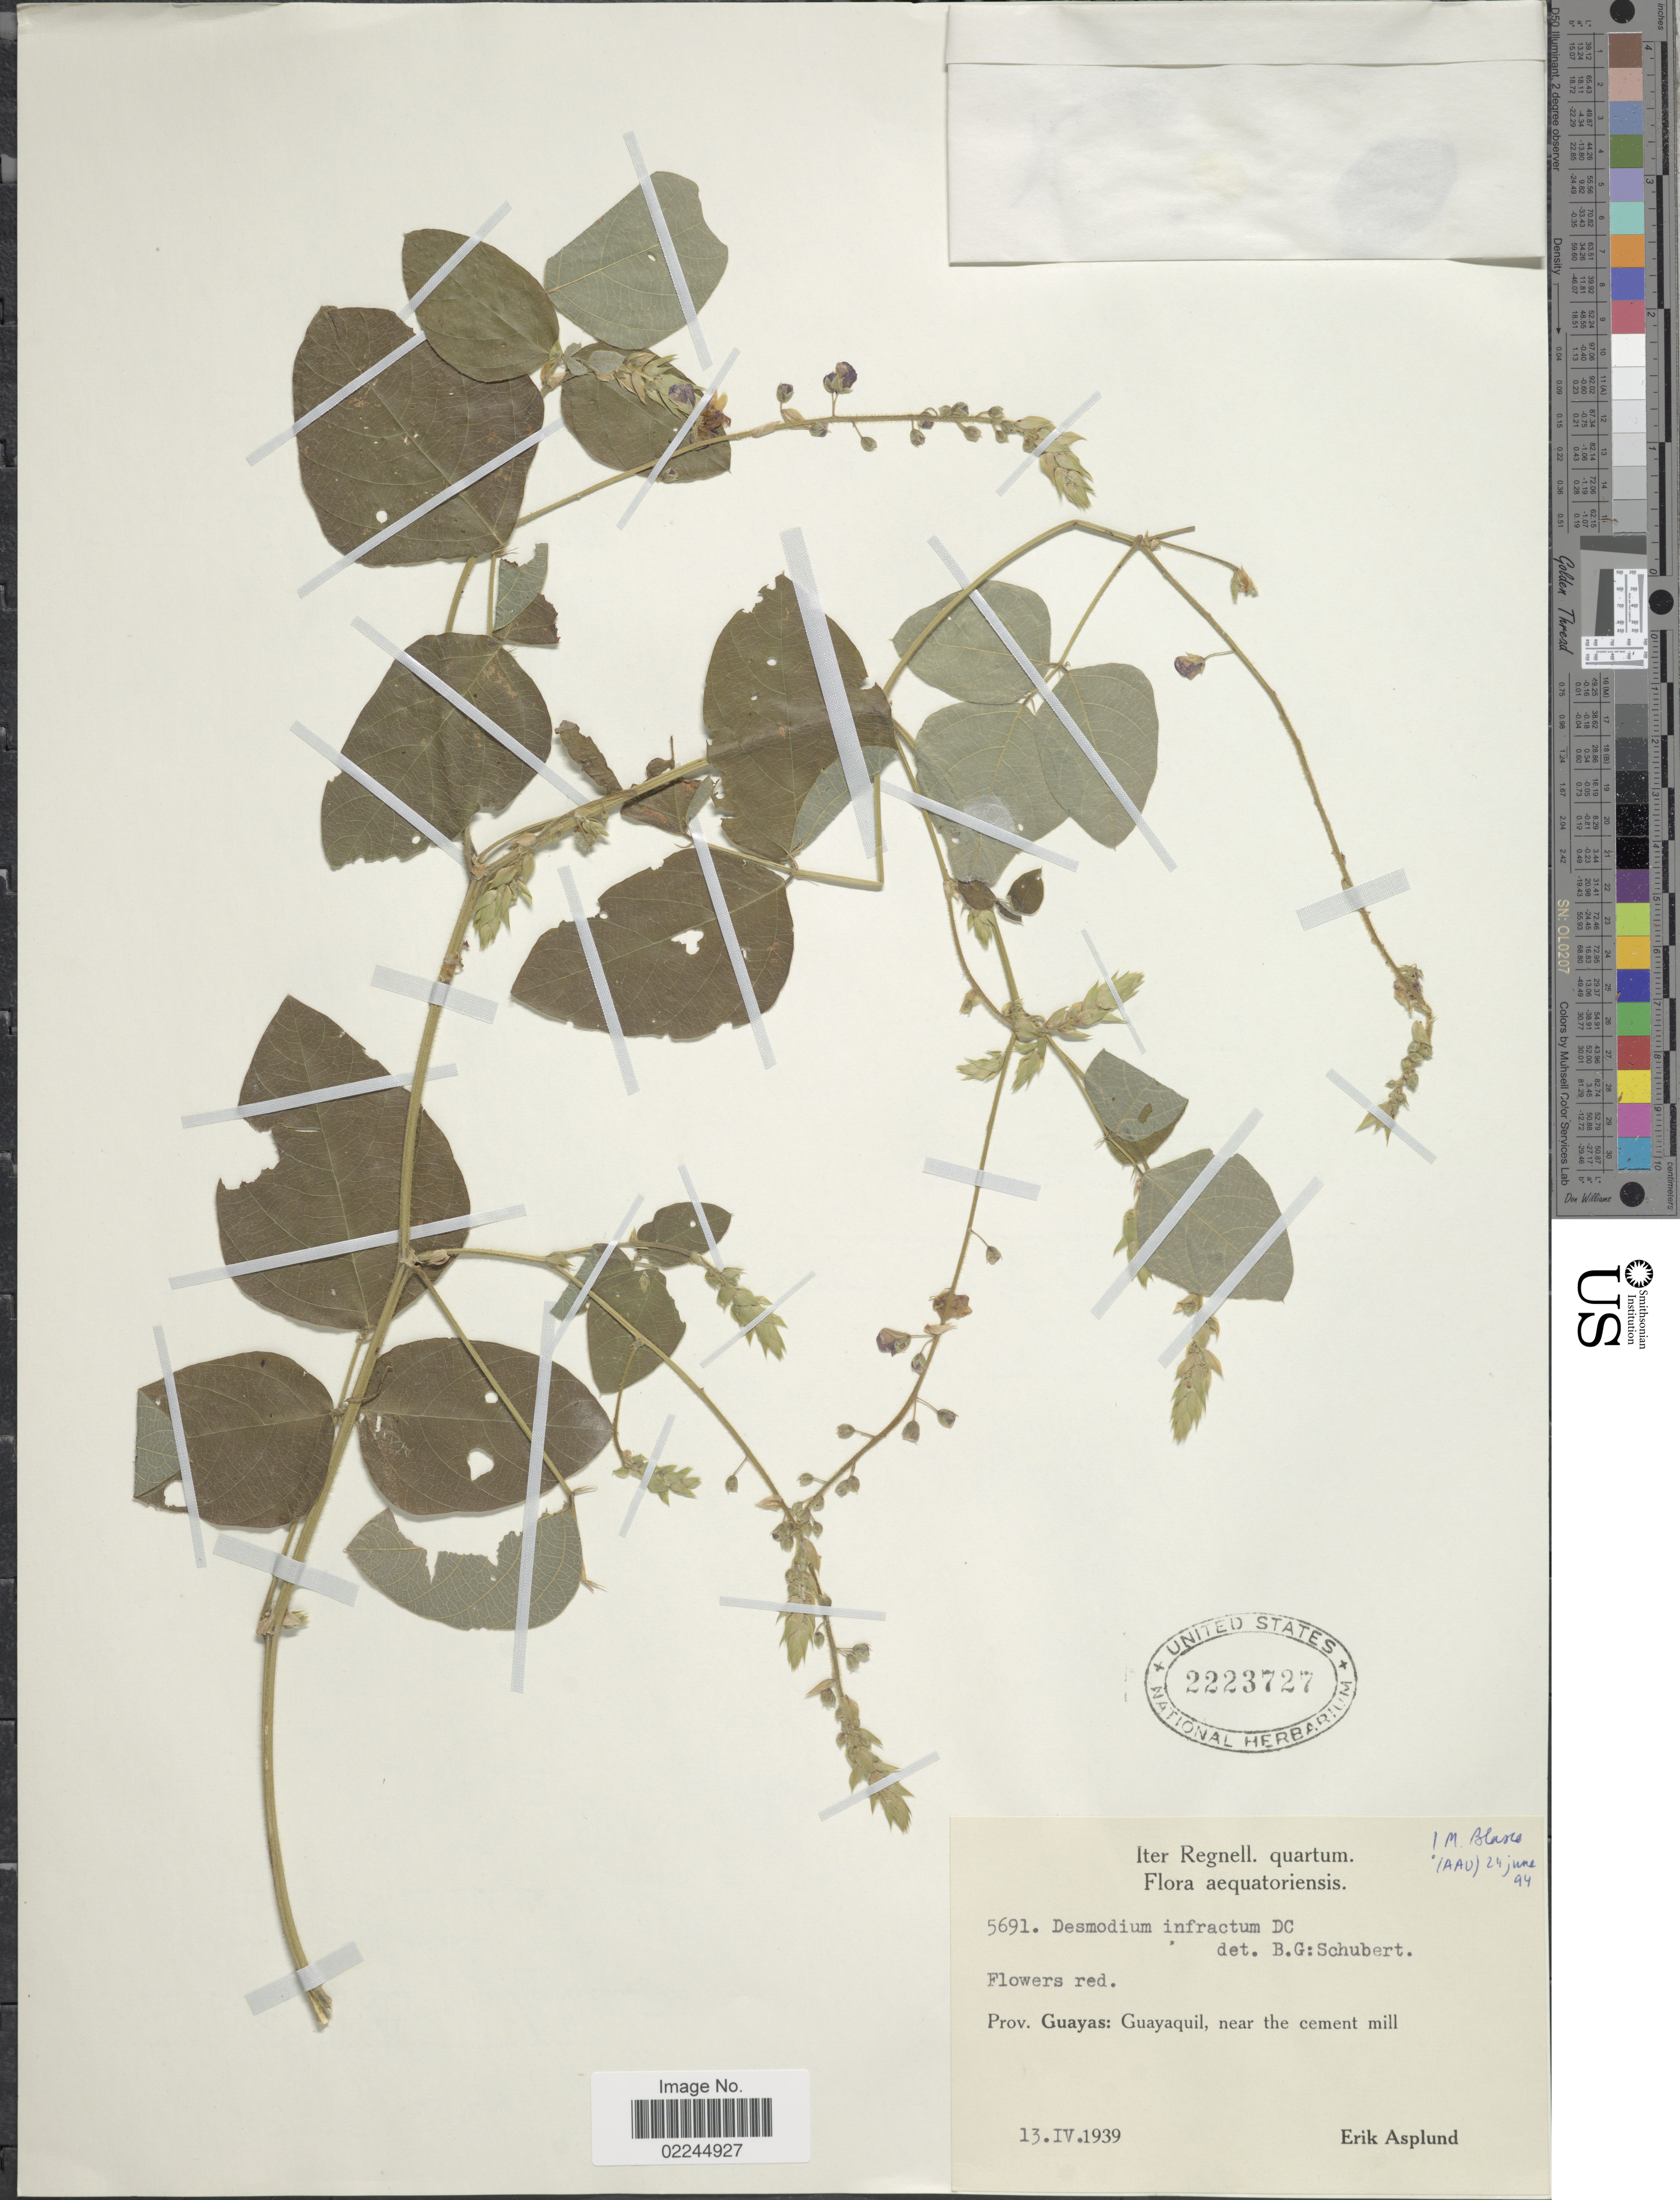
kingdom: Plantae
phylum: Tracheophyta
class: Magnoliopsida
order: Fabales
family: Fabaceae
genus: Desmodium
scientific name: Desmodium infractum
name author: DC.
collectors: E. Asplund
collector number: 5691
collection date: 1939-04-13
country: Ecuador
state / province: Guayas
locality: Aequatoriensis, Guayaquil, near the cement mil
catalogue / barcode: US 2223727